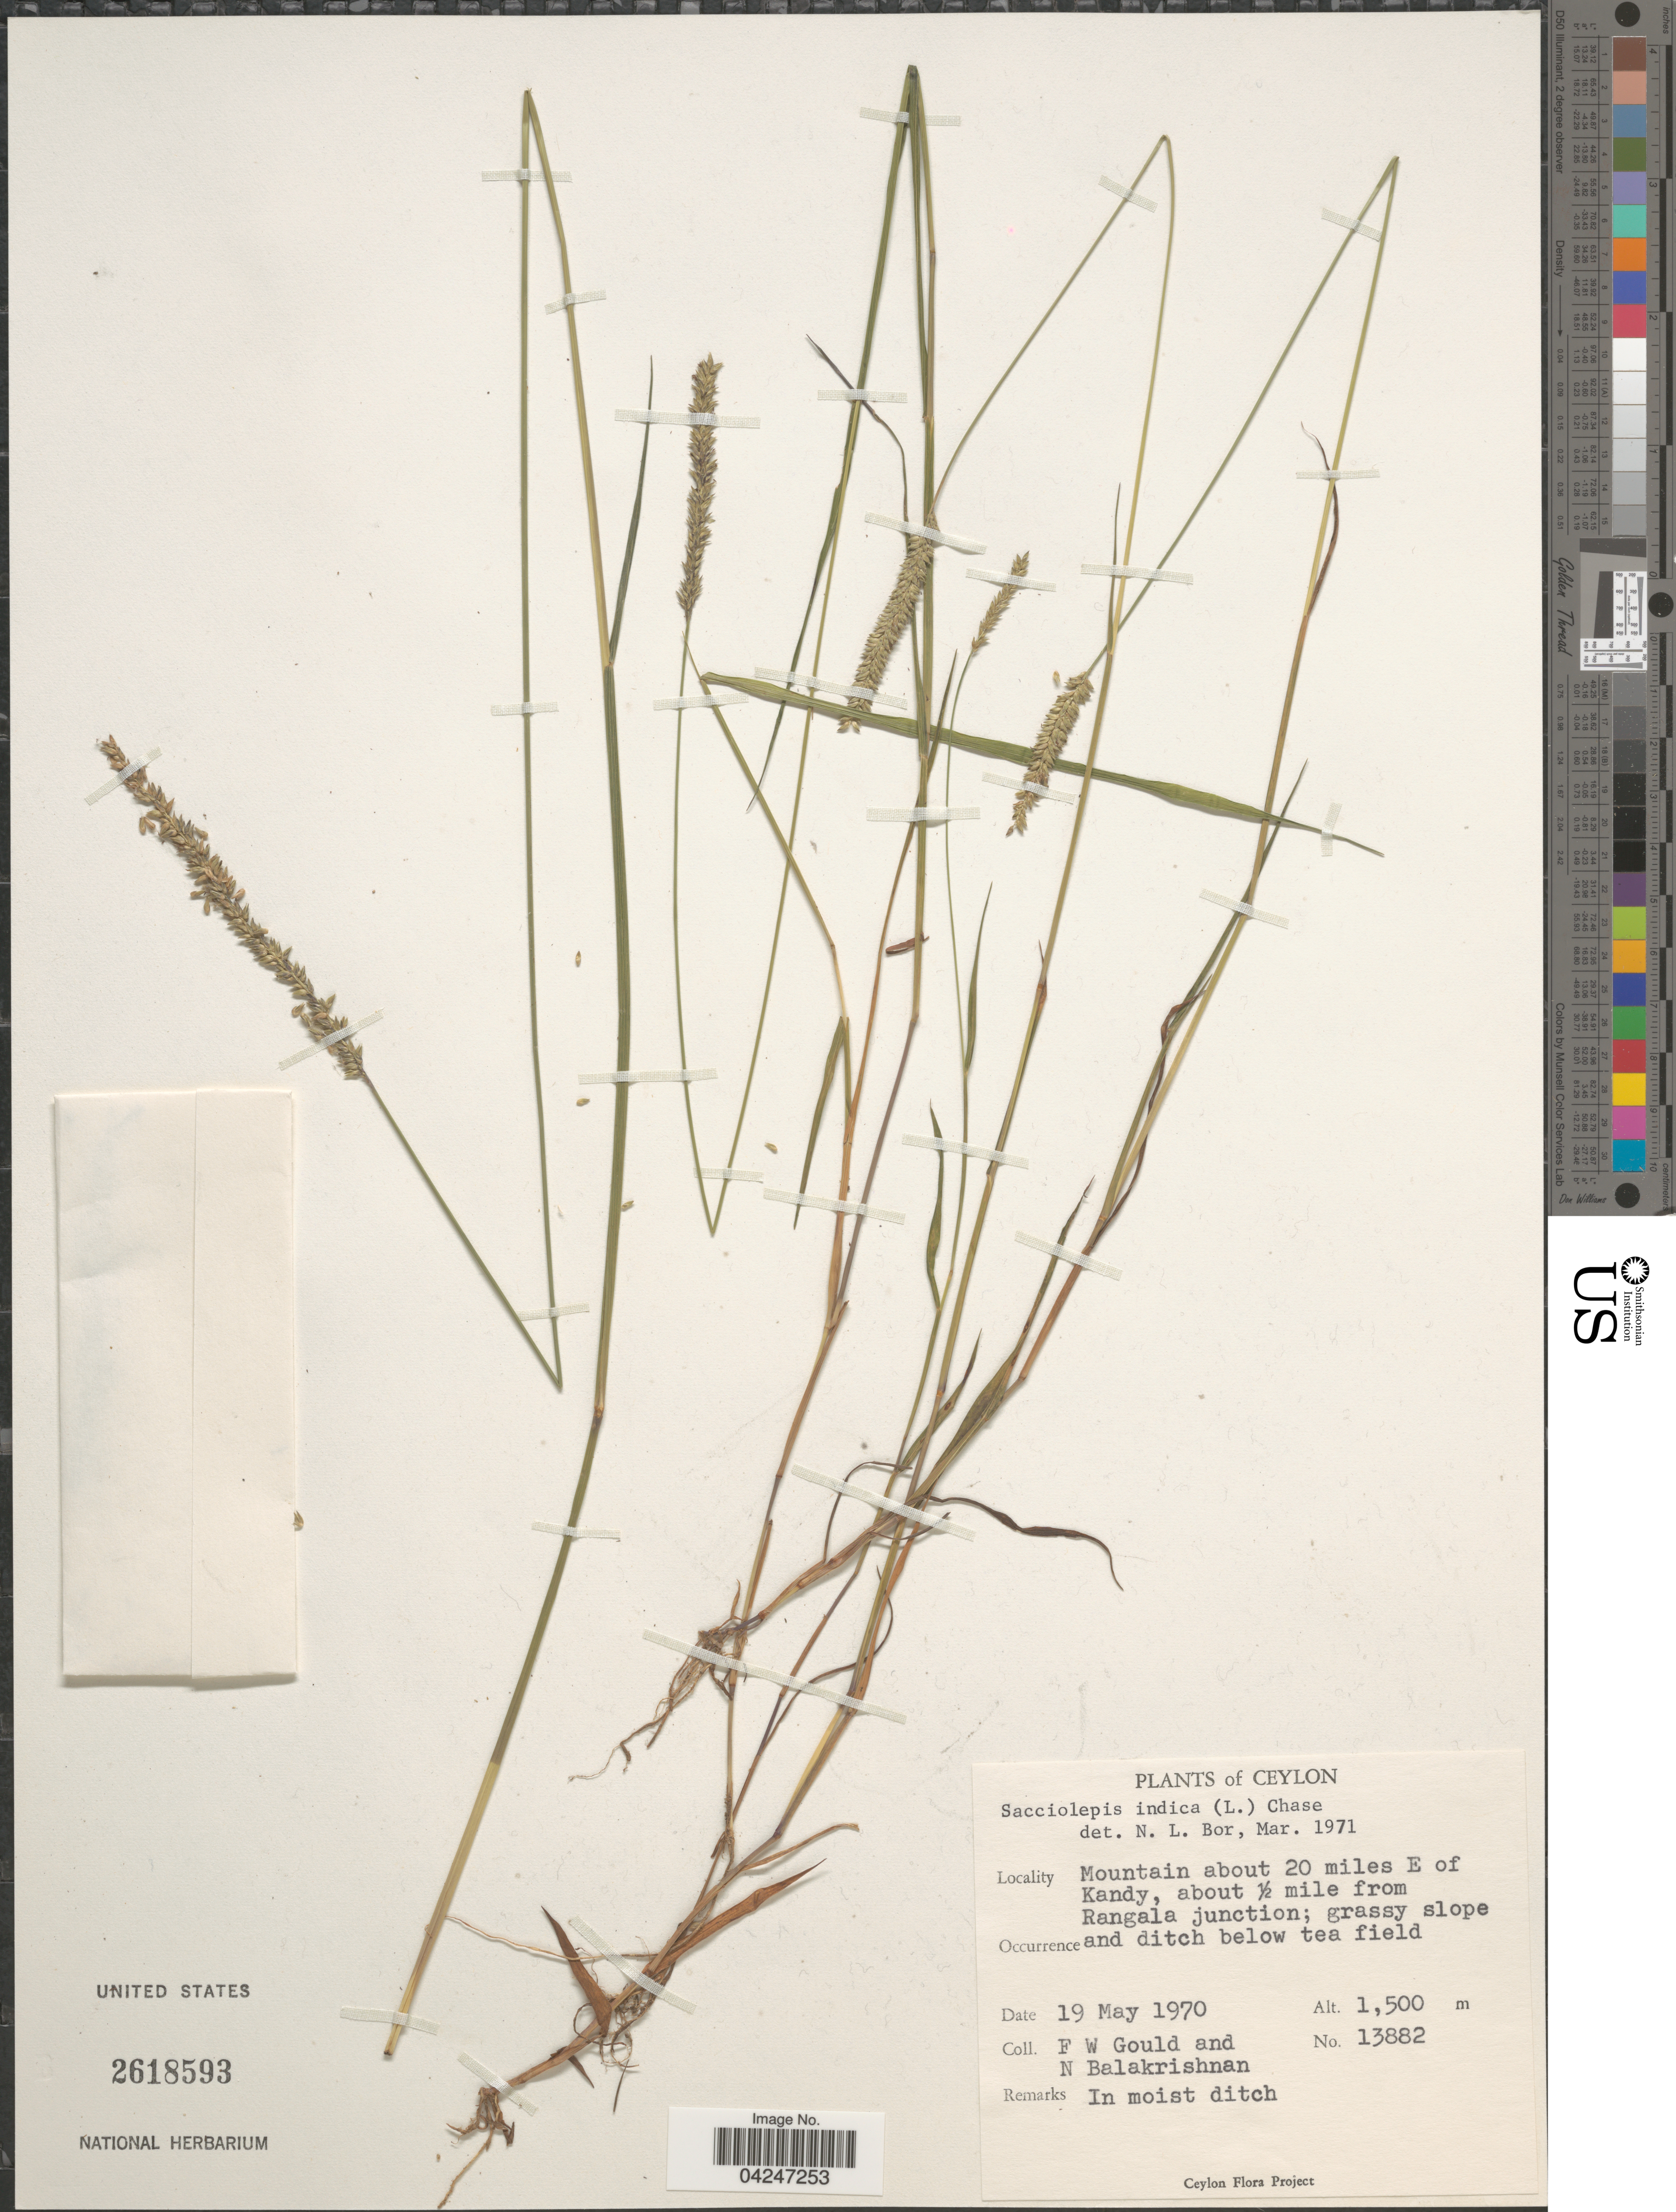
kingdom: Plantae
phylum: Tracheophyta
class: Liliopsida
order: Poales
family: Poaceae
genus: Sacciolepis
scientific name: Sacciolepis indica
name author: (L.) Chase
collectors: F. W. Gould & N. Balakrishnan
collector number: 13882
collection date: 1970-05-19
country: Sri Lanka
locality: Ceylon. Mountain about 20 miles E of Kandy, about ½ mile from Rangala junction; grassy slope and ditch below tea field.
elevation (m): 1500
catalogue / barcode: US 2618593